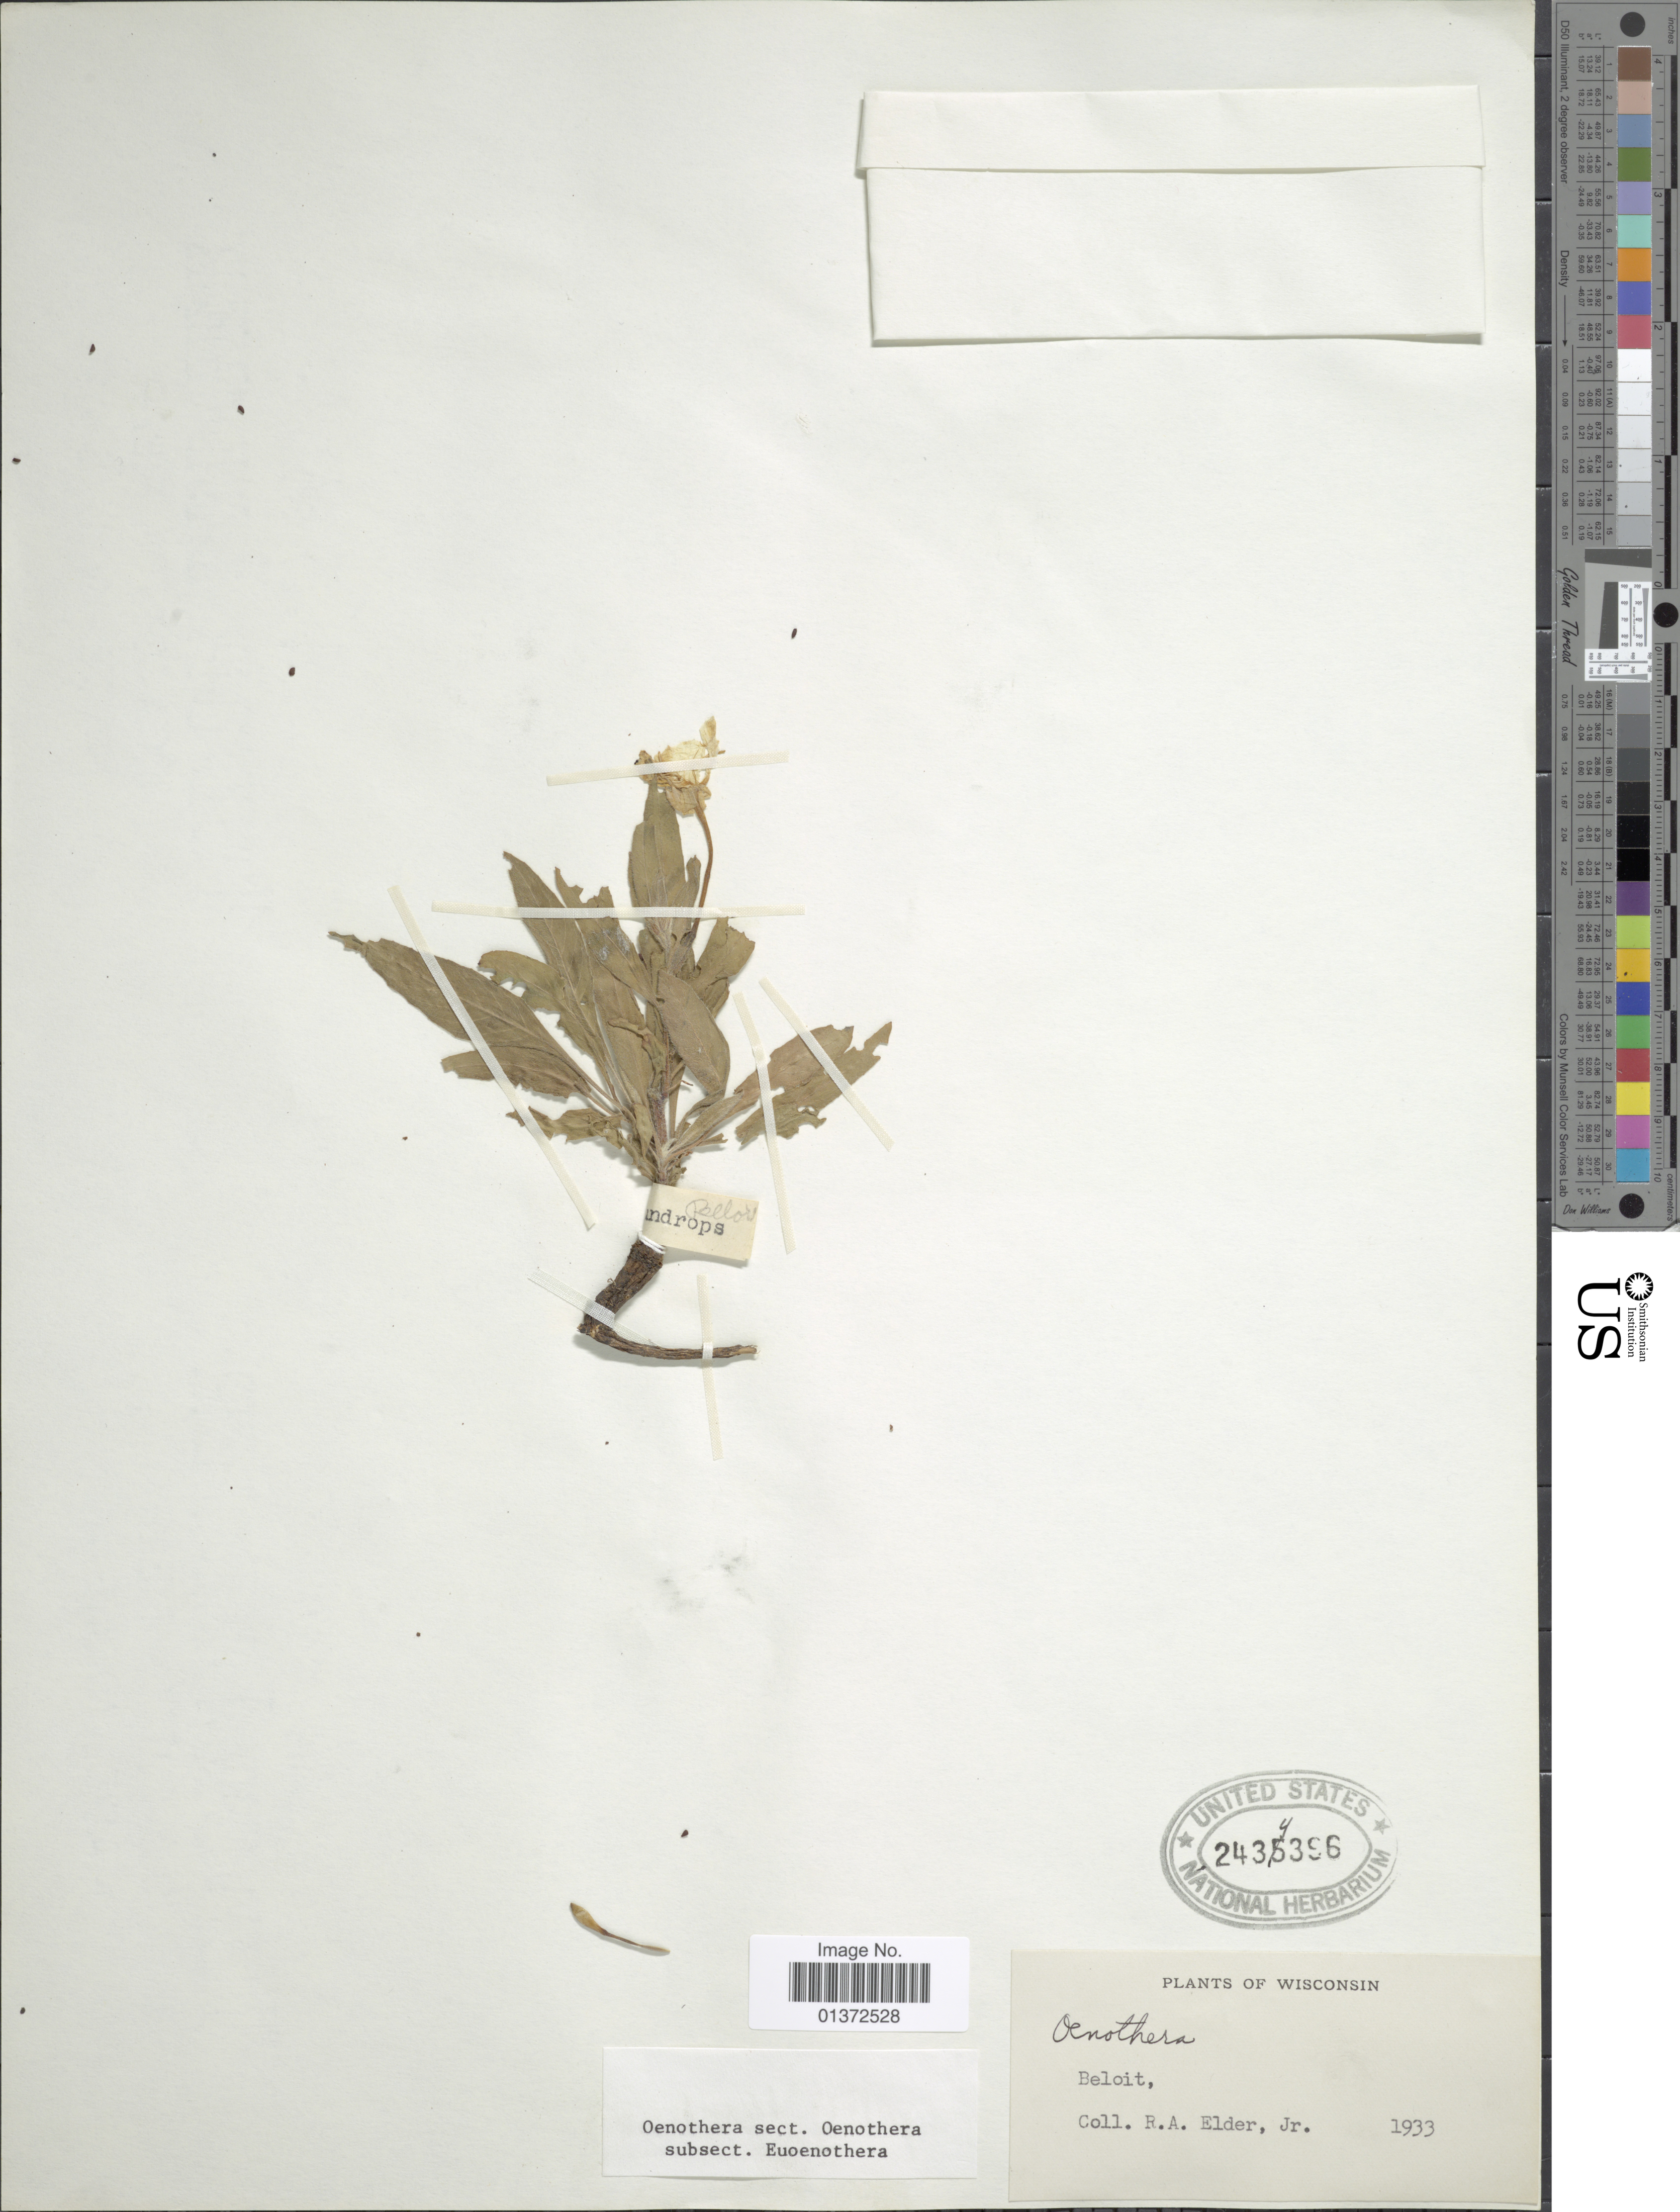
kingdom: Plantae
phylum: Tracheophyta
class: Magnoliopsida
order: Myrtales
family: Onagraceae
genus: Oenothera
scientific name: Oenothera sp.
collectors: R. Elder Jr.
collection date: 1933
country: United States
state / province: Wisconsin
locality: Beloit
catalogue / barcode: US 2434396